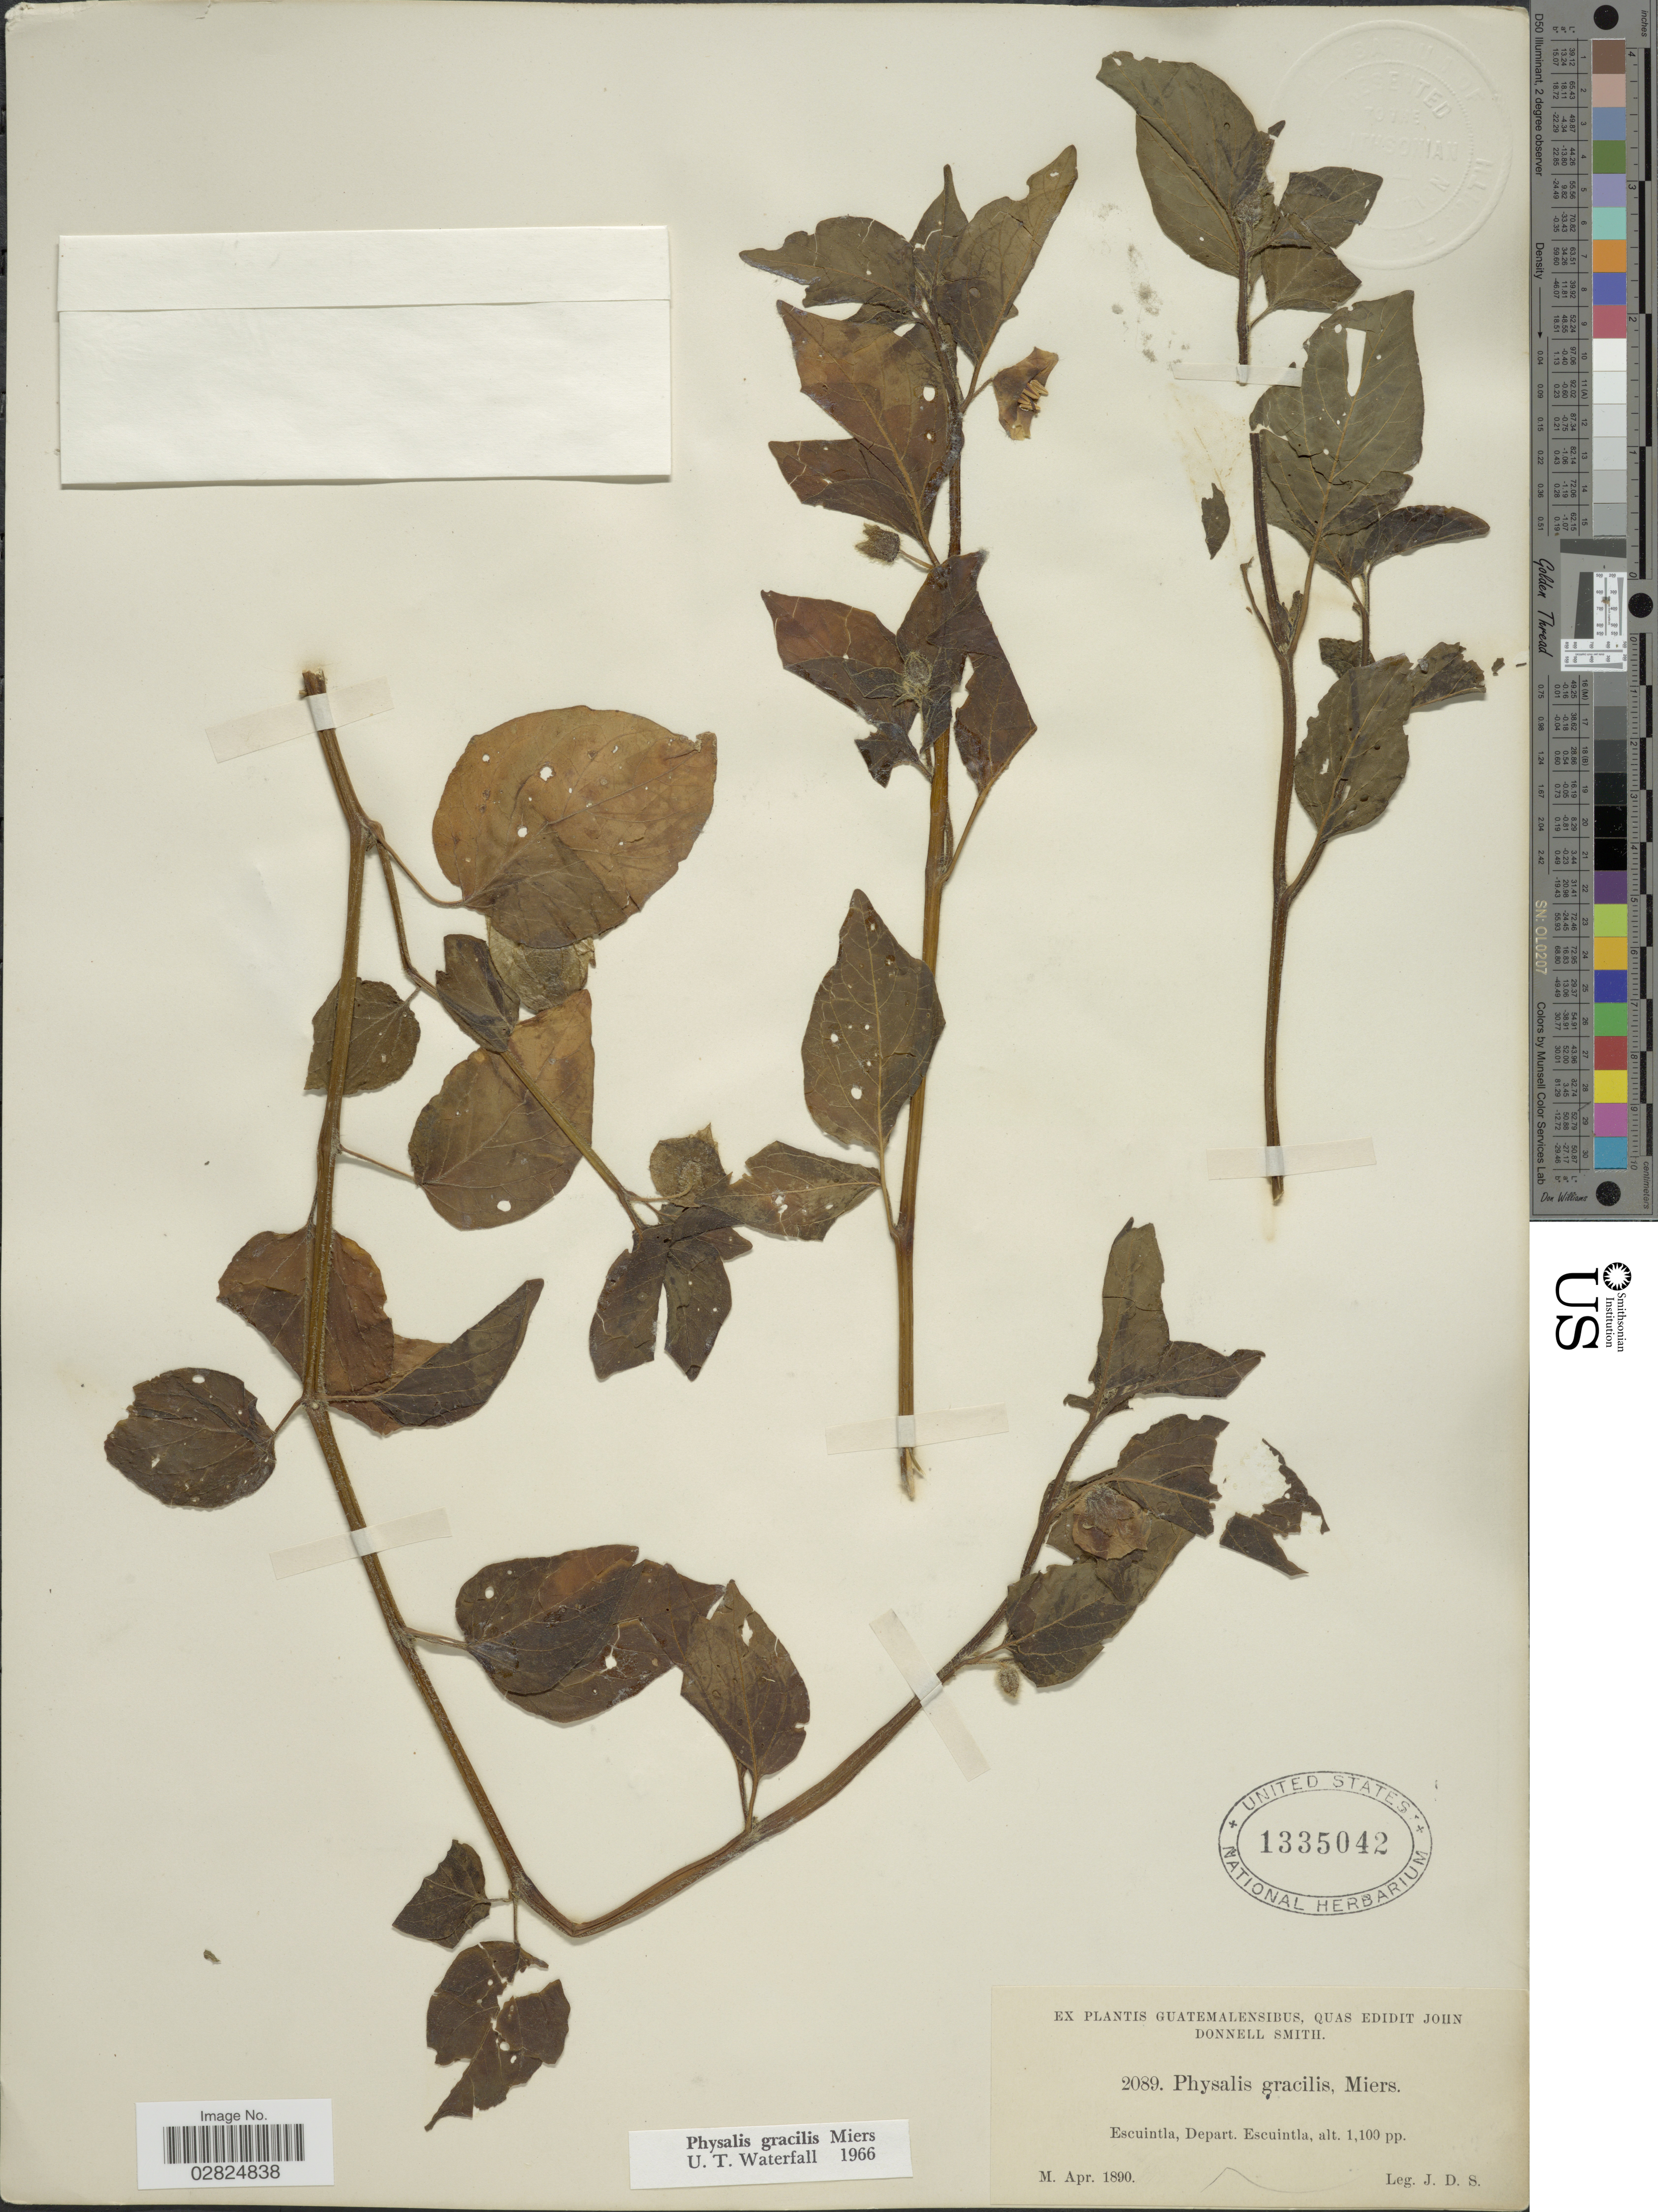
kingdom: Plantae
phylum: Tracheophyta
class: Magnoliopsida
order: Solanales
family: Solanaceae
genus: Physalis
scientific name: Physalis gracilis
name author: Miers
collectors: J. Donnell Smith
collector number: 2089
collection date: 1890-04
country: Guatemala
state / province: Escuintla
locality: Depart. Escuintla.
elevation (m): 335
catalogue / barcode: US 1335042